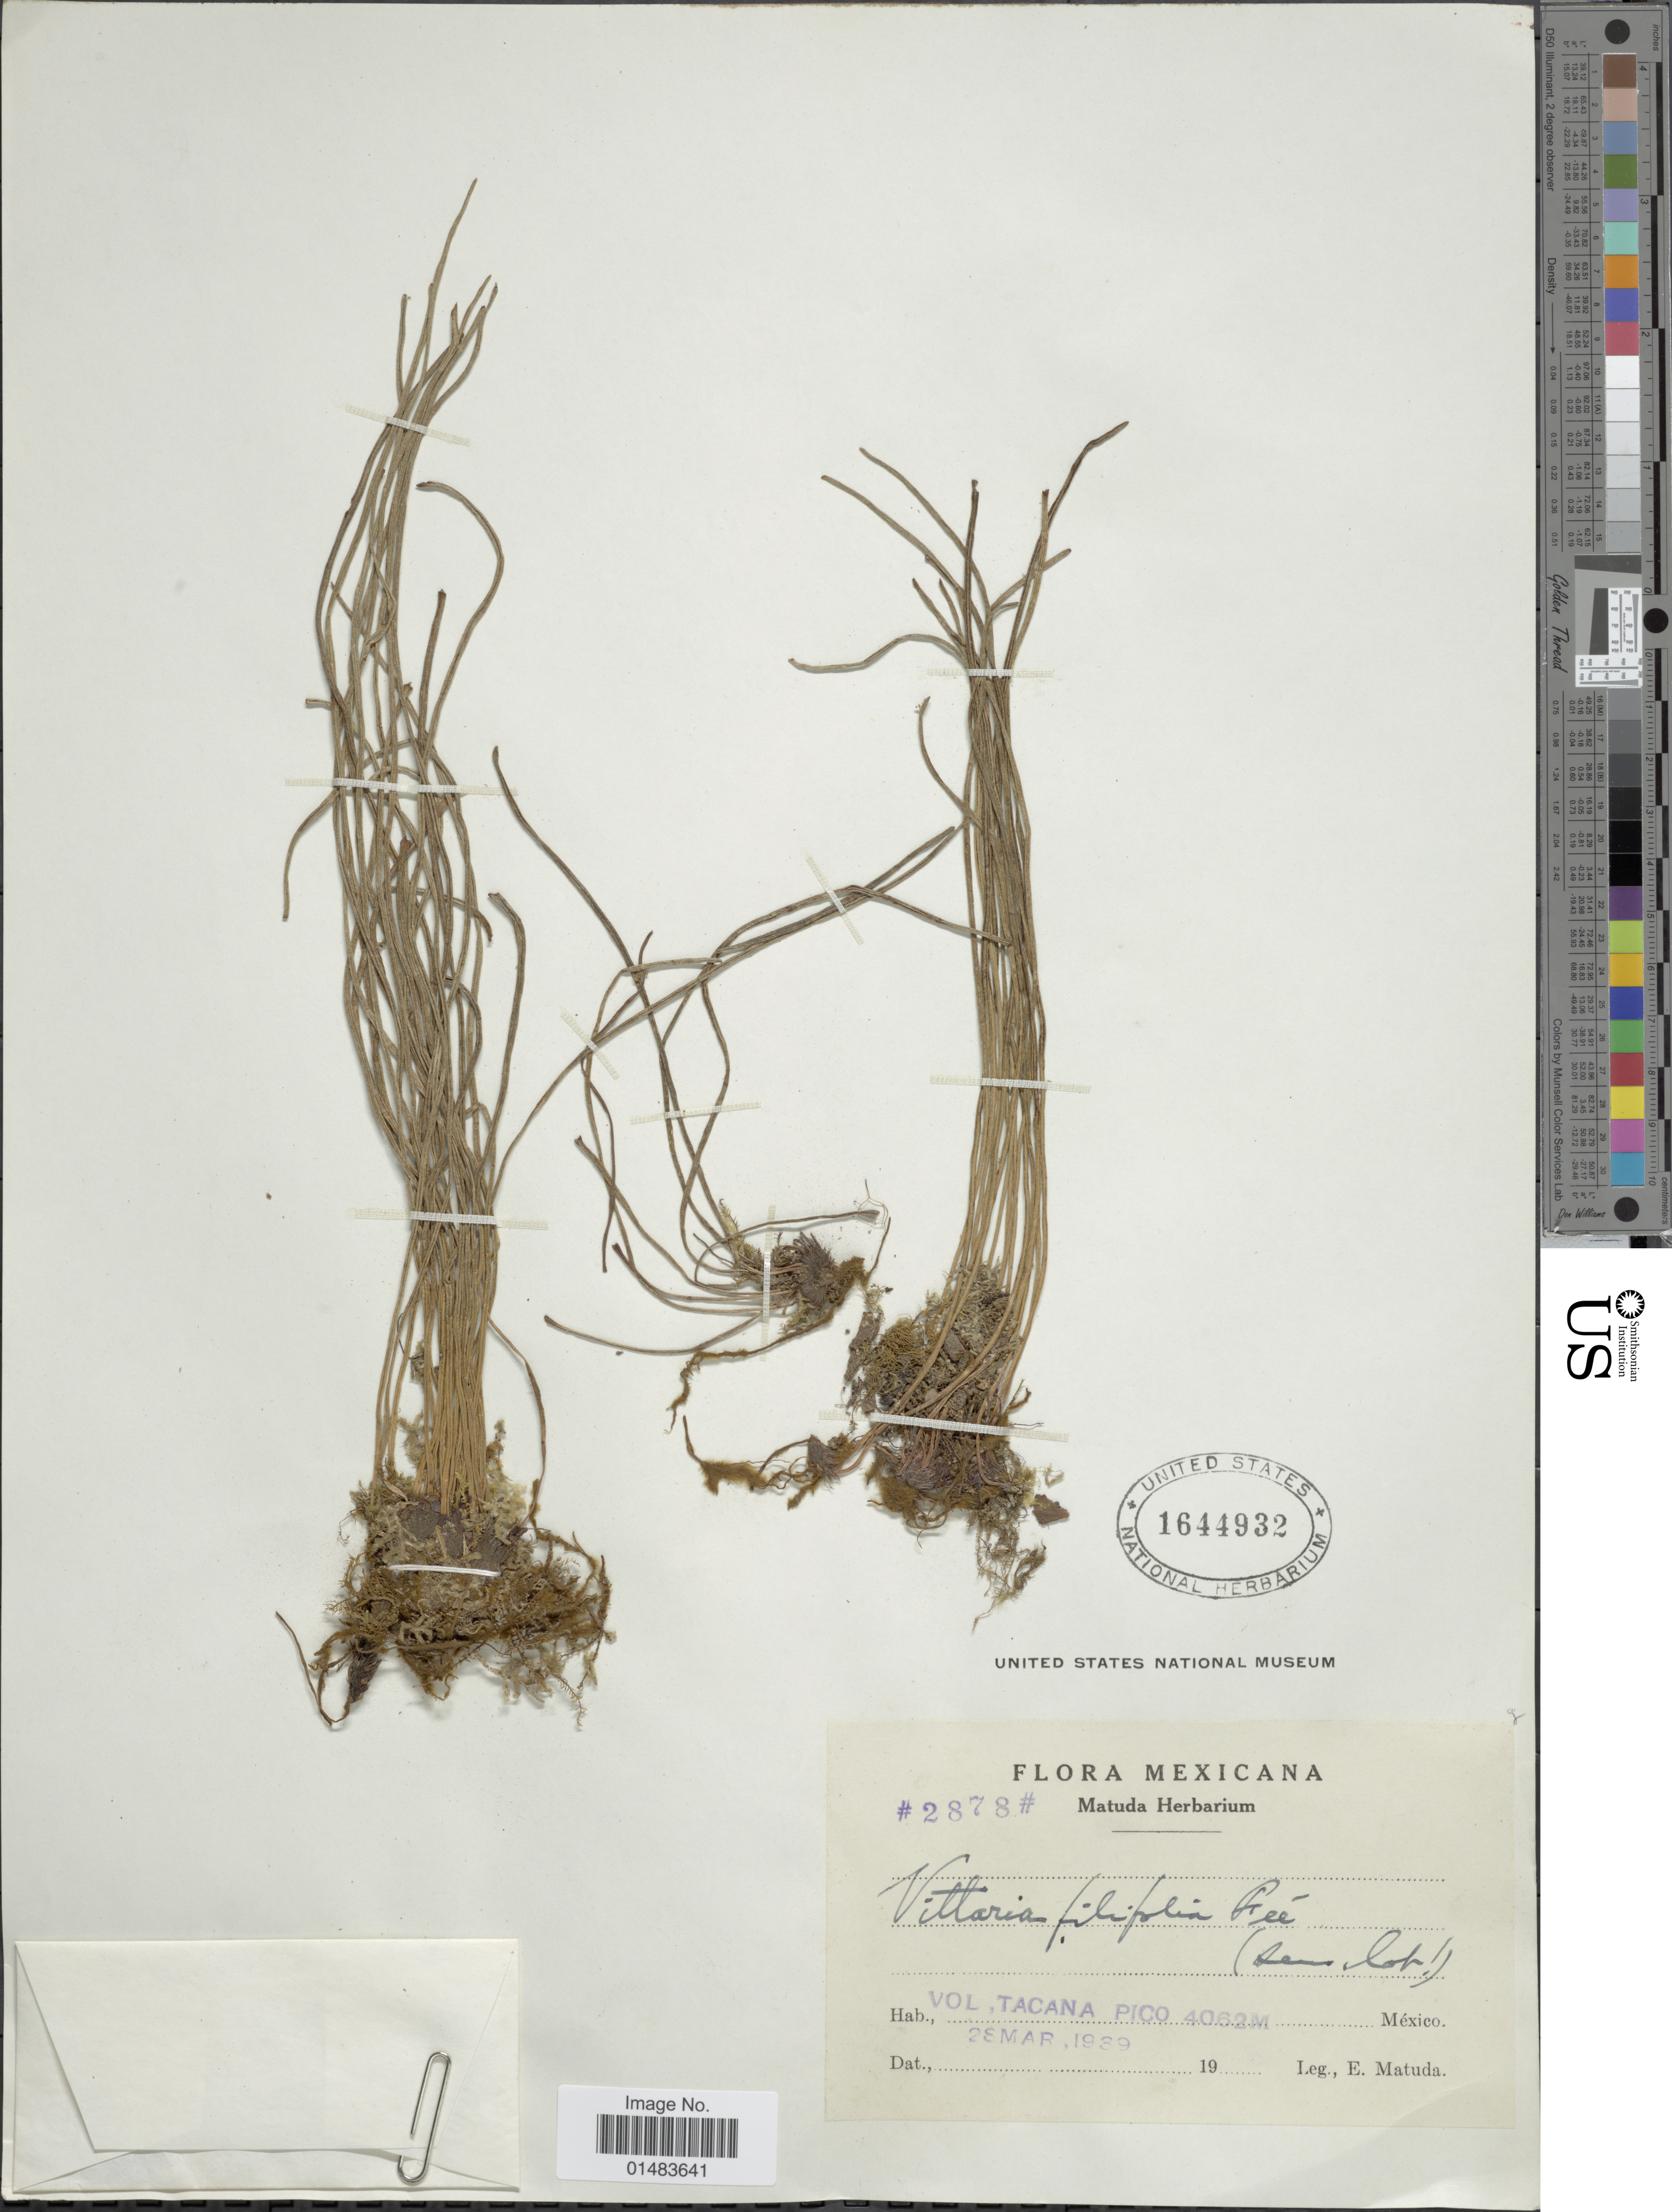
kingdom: Plantae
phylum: Tracheophyta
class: Polypodiopsida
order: Polypodiales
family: Pteridaceae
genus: Vittaria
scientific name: Vittaria graminifolia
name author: Kaulf.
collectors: E. Matuda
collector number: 2878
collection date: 1989-03-28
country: Mexico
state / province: México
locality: Flora Mexicana, Vol, Tacana Pico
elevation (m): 4062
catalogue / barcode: US 1644932